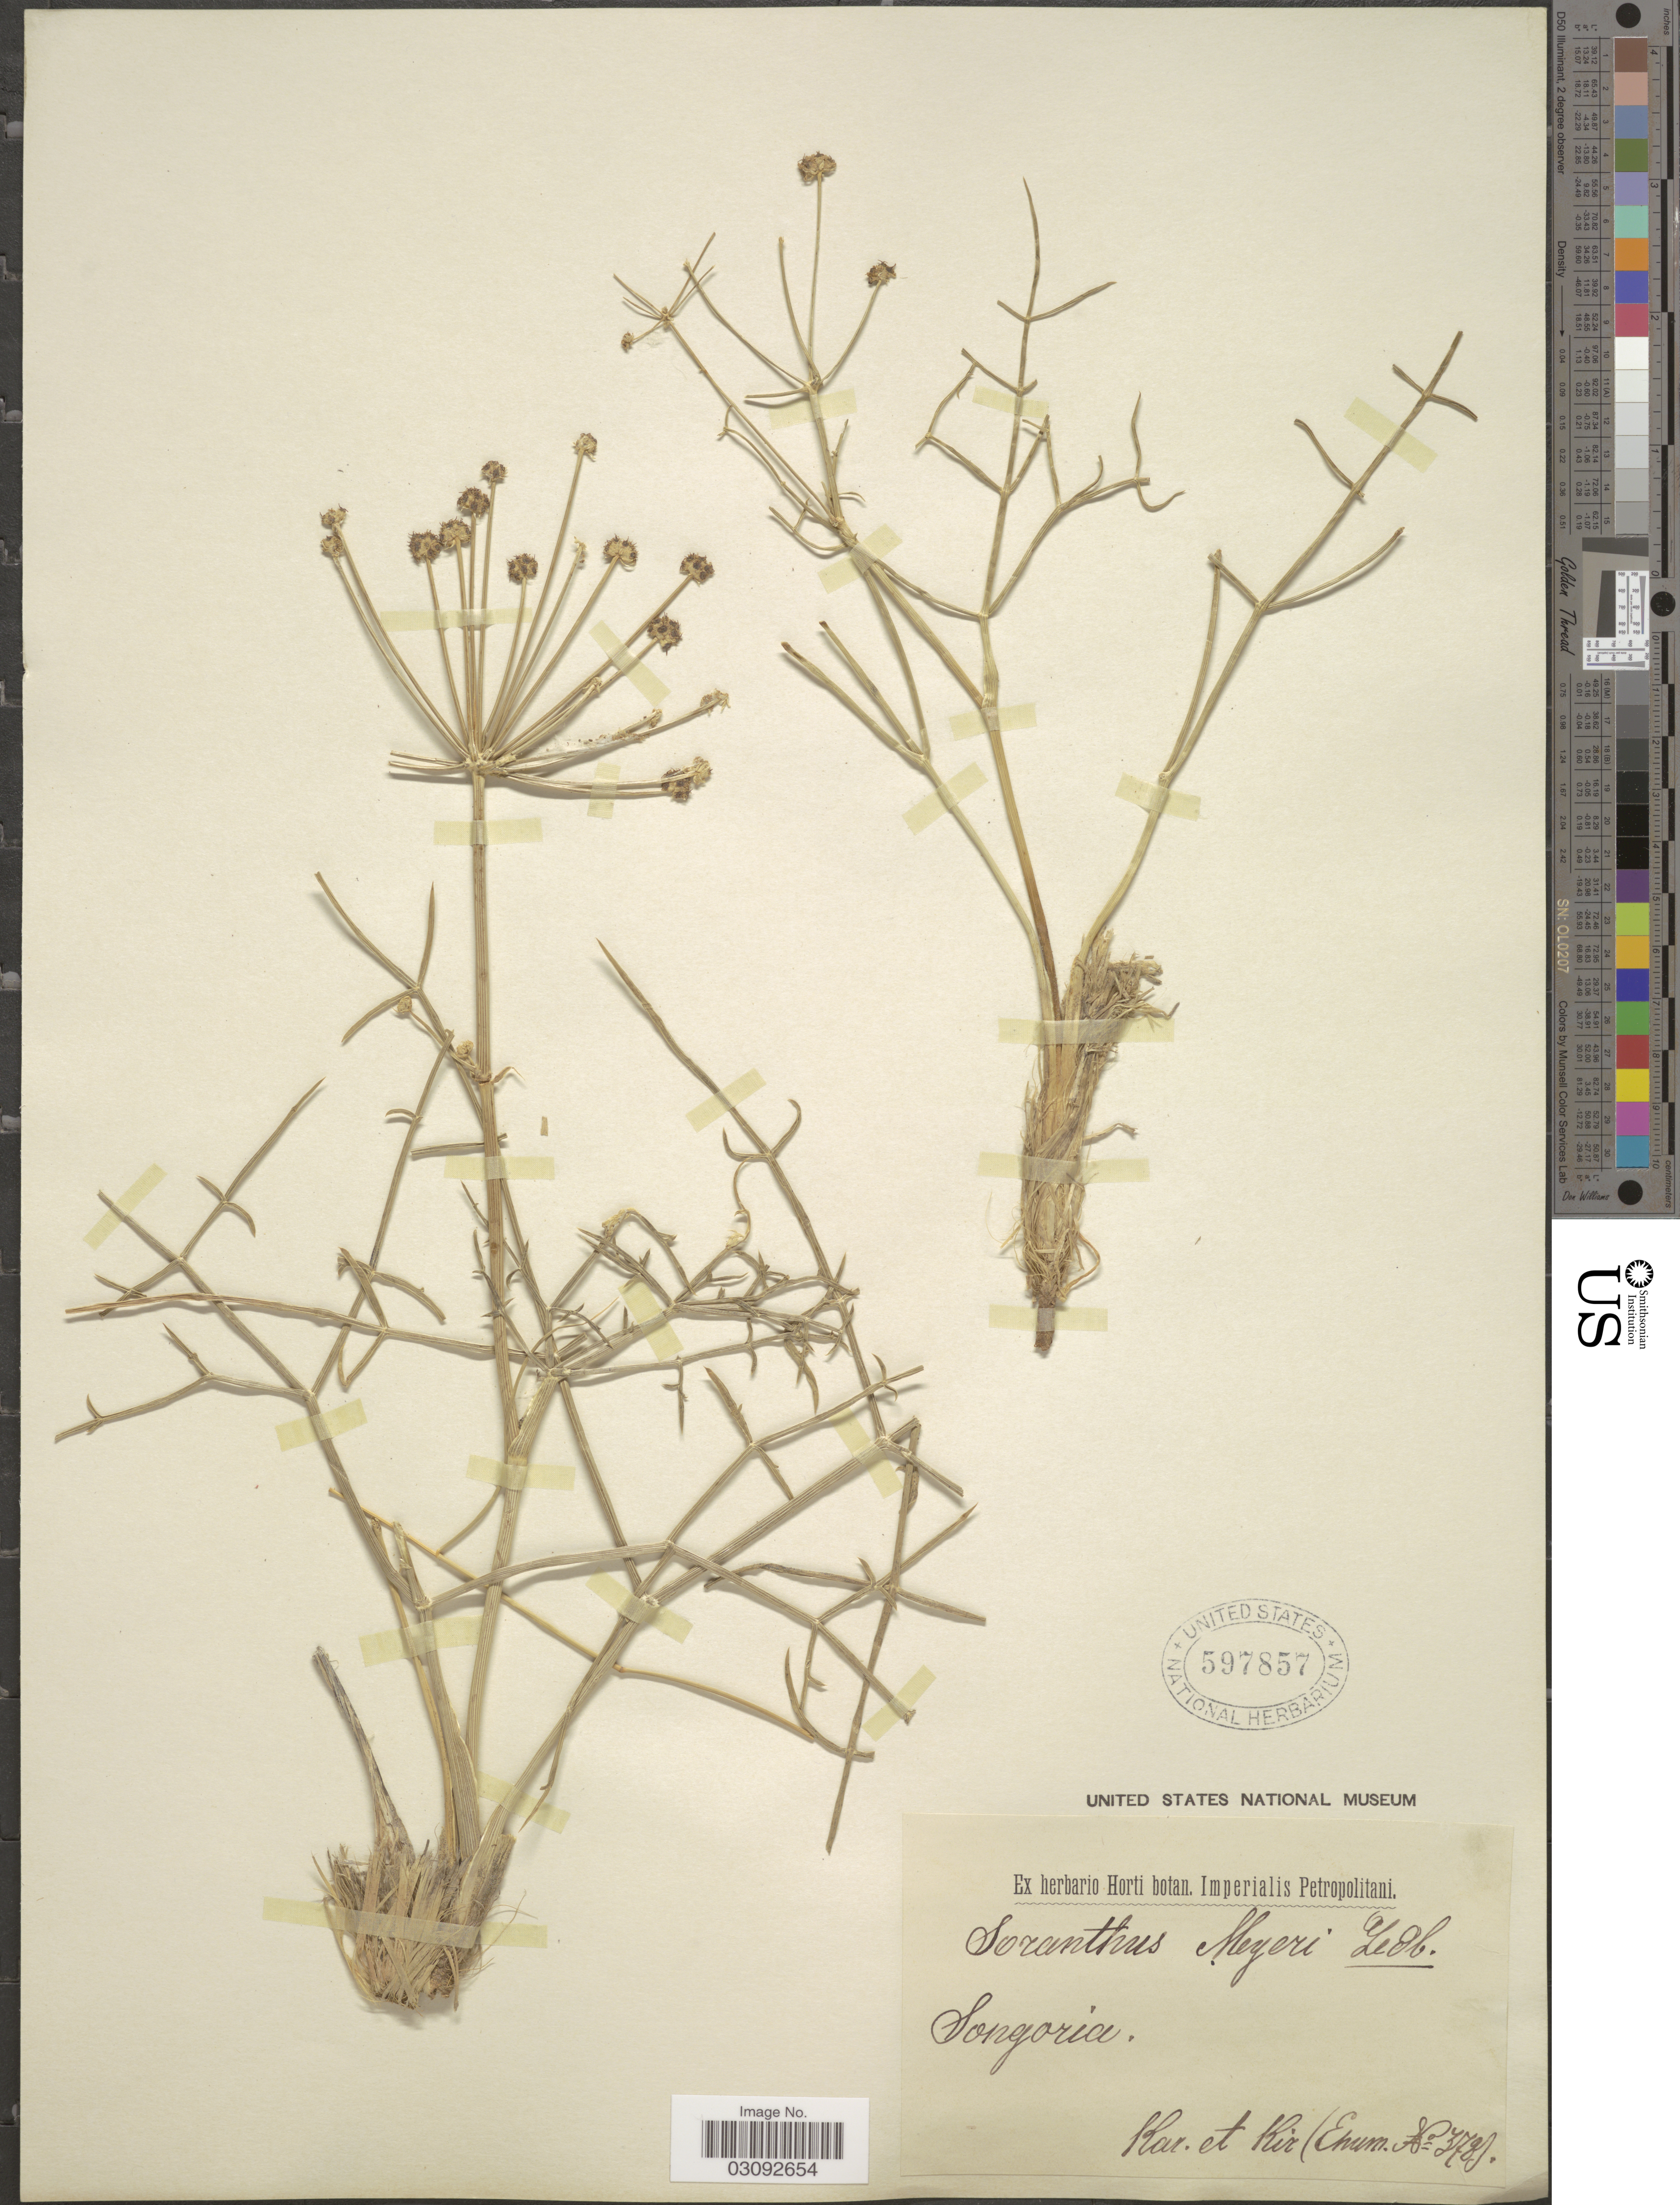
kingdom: Plantae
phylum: Tracheophyta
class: Magnoliopsida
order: Apiales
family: Apiaceae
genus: Soranthus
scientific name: Soranthus meyeri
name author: Ledeb.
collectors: Kar. & Kir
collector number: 378?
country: Kazakhstan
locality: Songoria.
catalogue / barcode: US 597857